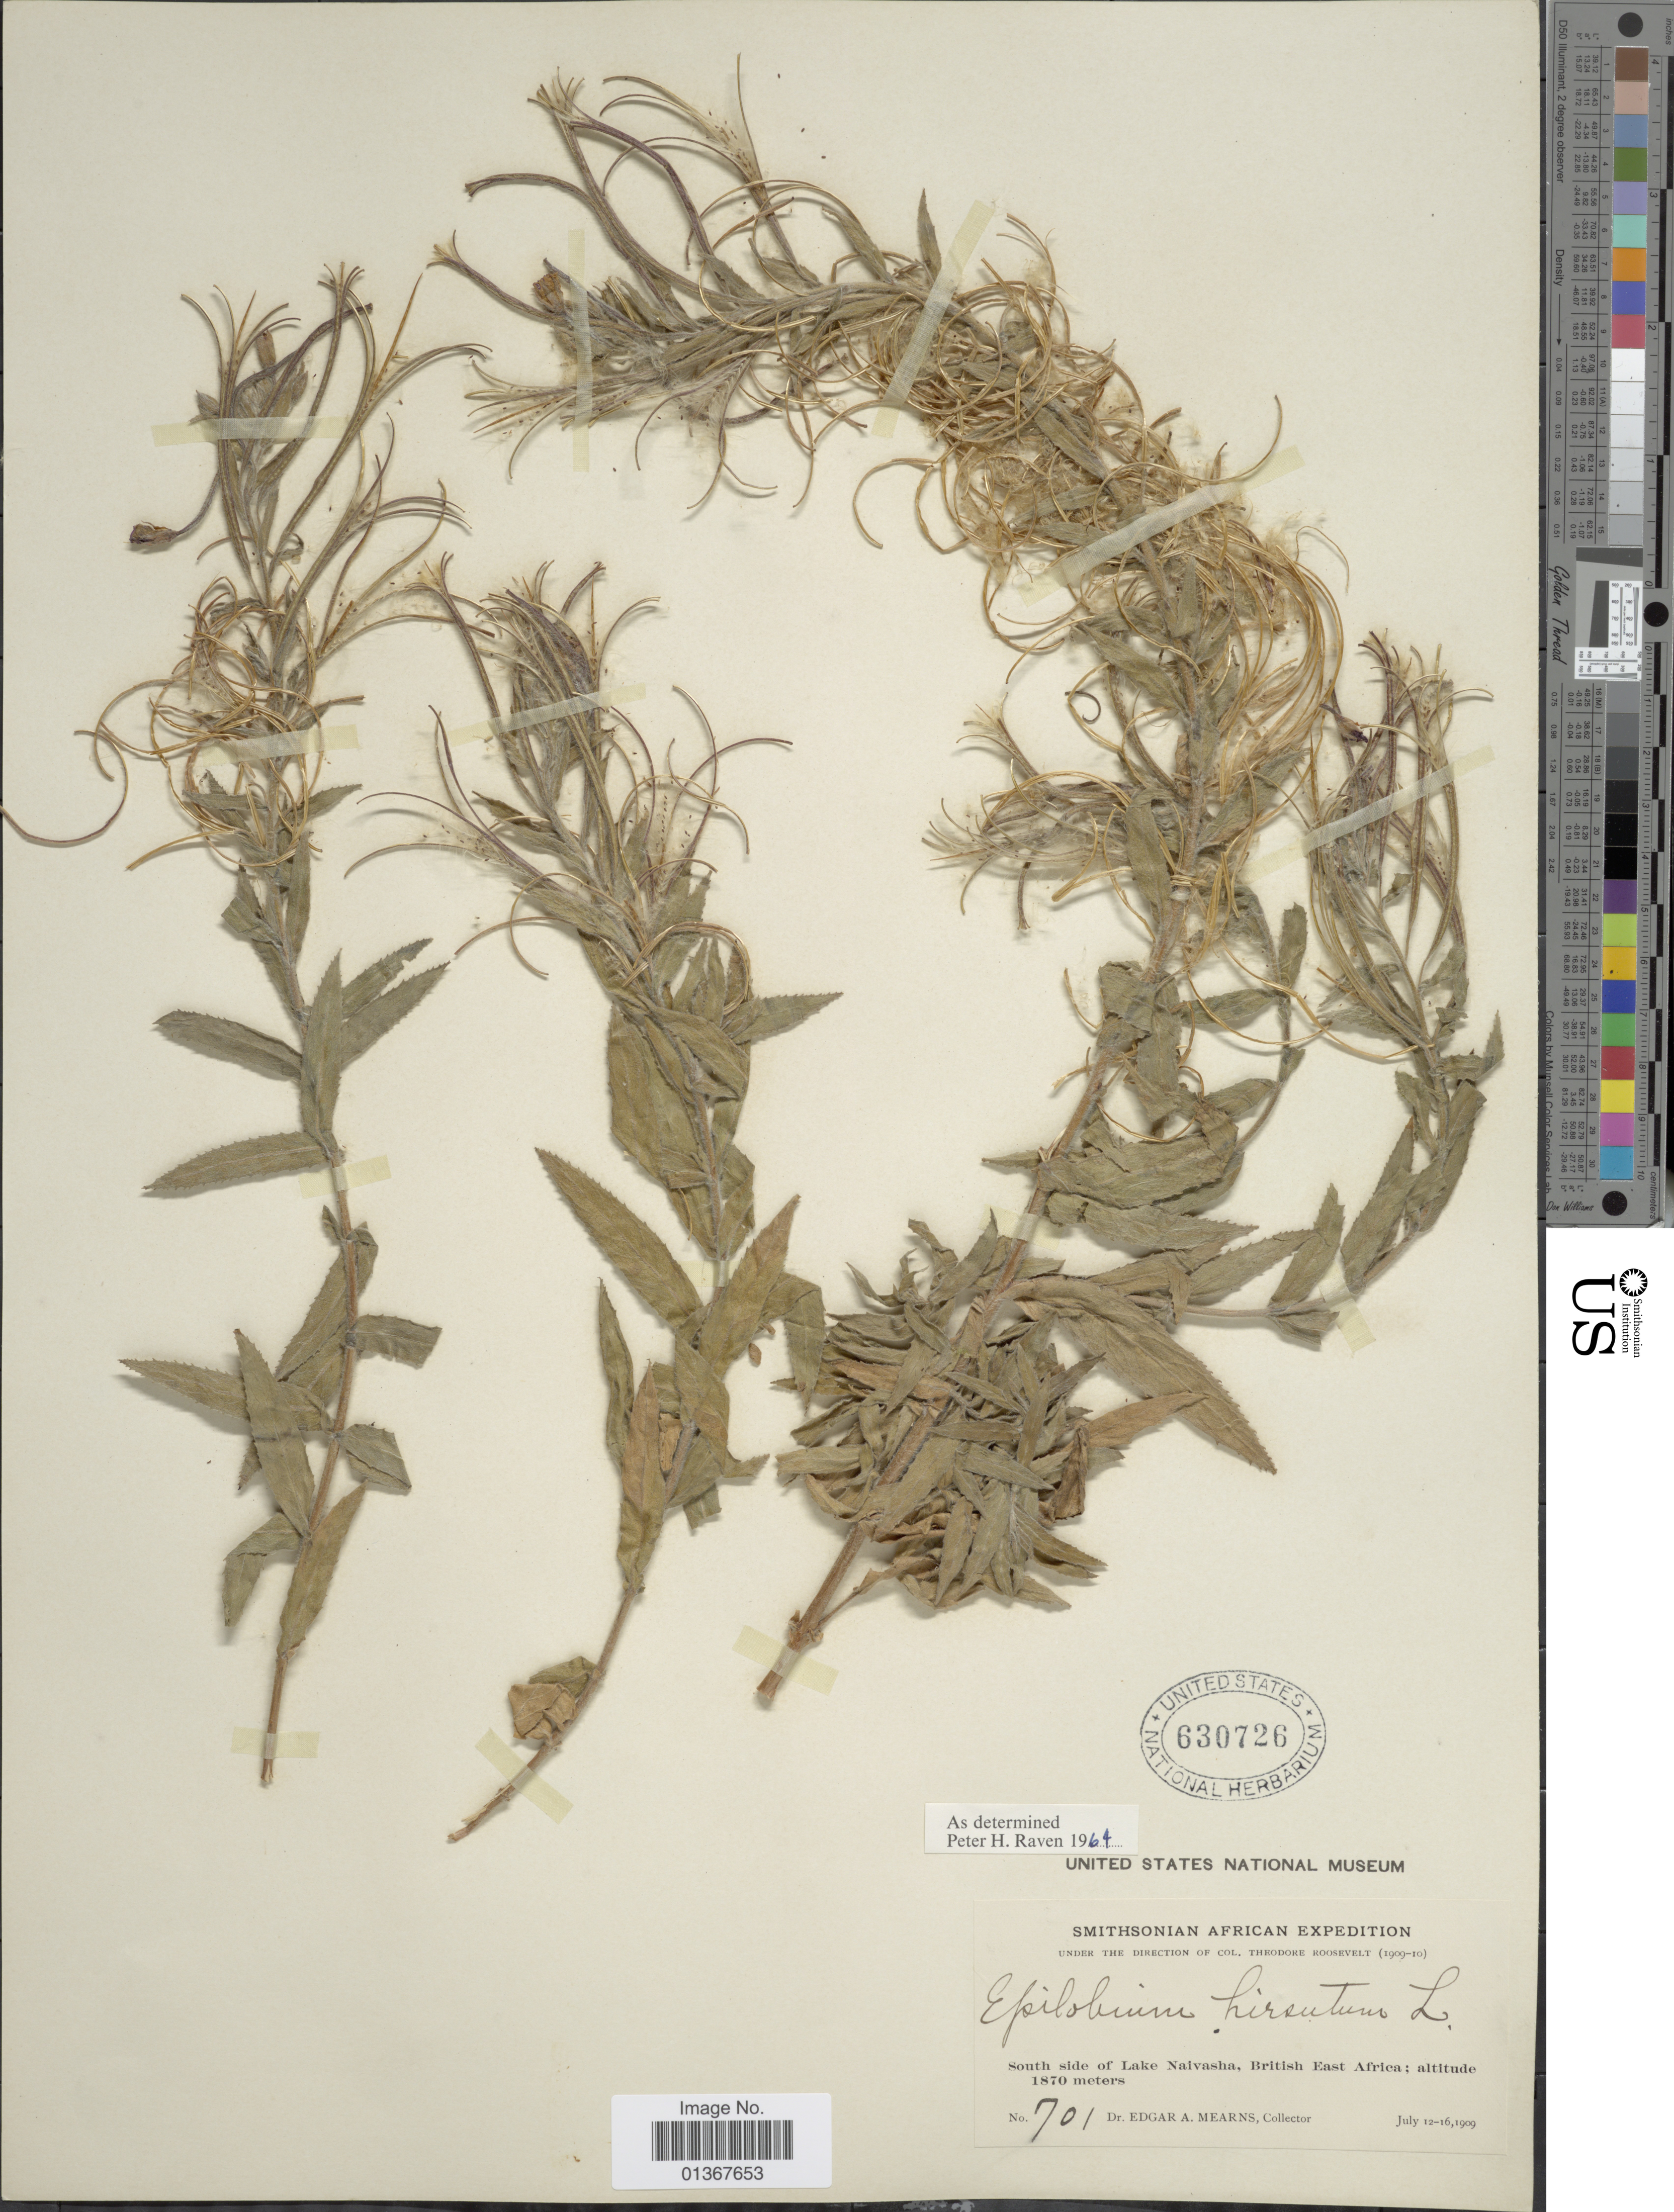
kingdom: Plantae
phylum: Tracheophyta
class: Magnoliopsida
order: Myrtales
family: Onagraceae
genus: Epilobium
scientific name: Epilobium hirsutum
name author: L.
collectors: E. A. Mearns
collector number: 701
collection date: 1909-07-12/1909-07-16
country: Kenya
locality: South side of Lake Naivasha, British East Africa.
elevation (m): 1870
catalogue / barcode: US 630726